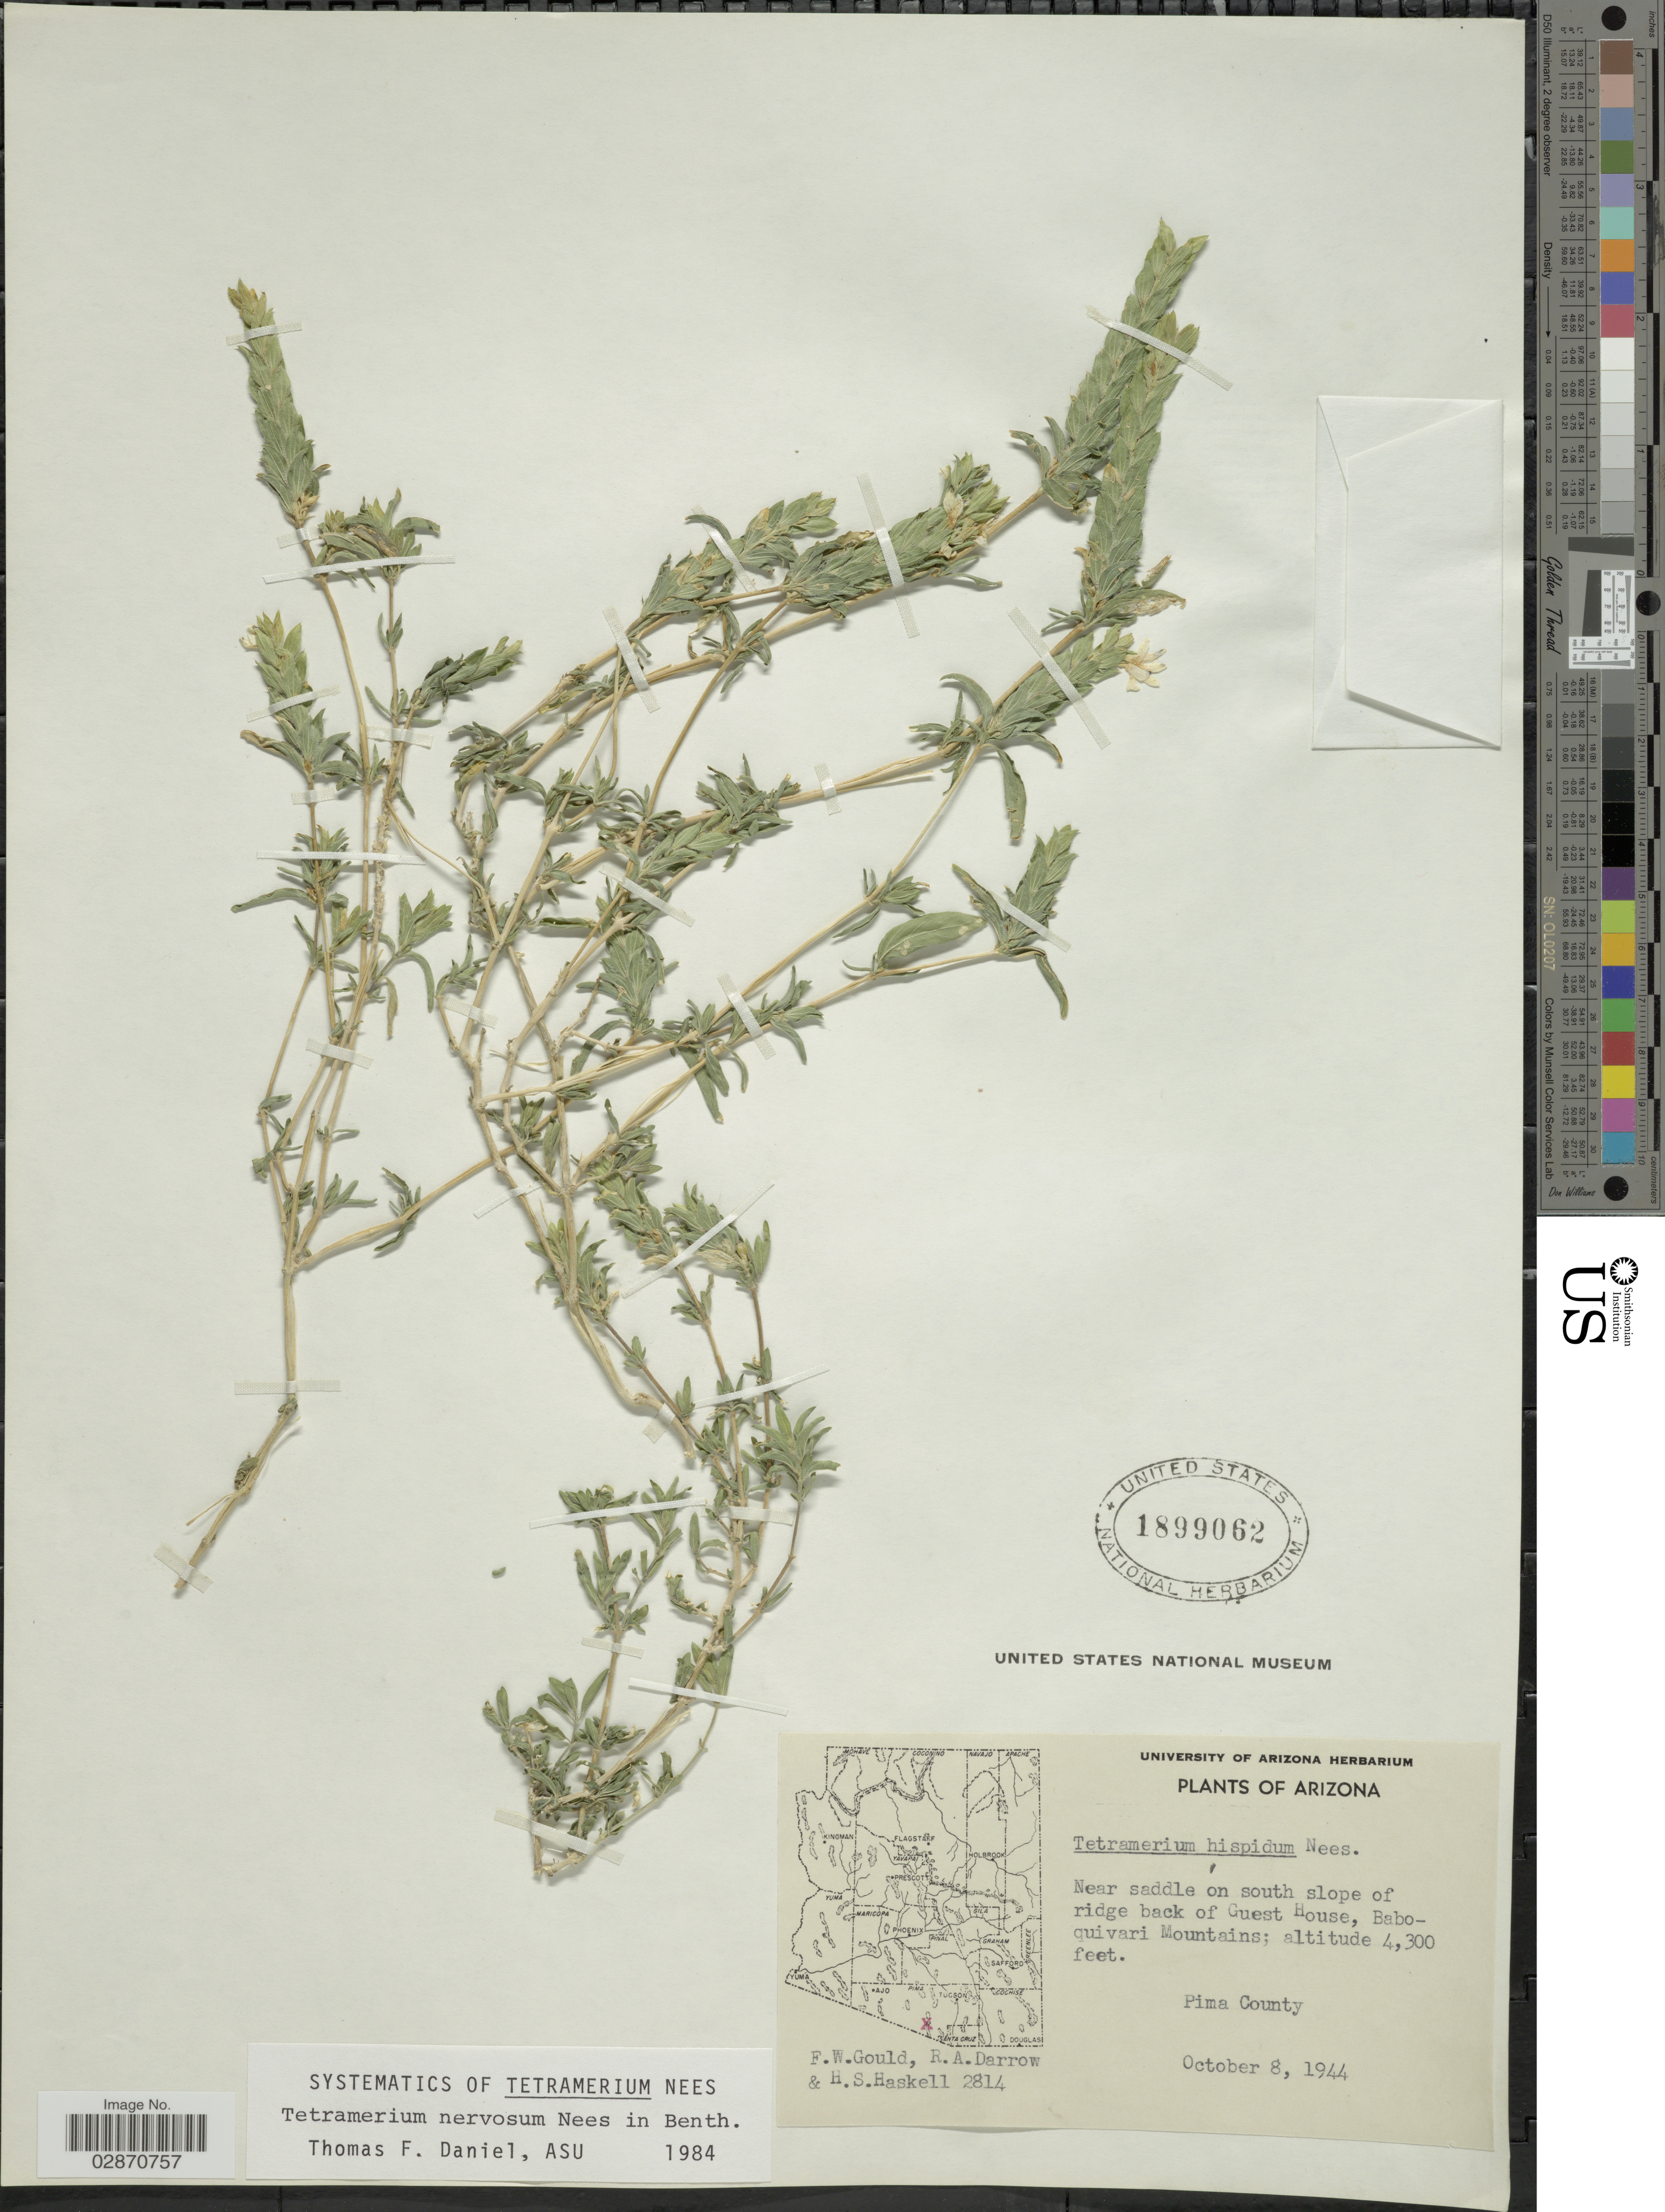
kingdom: Plantae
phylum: Tracheophyta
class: Magnoliopsida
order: Lamiales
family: Acanthaceae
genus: Tetramerium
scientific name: Tetramerium nervosum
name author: Nees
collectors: F. W. Gould, R. A. Darrow & H. Haskell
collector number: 2814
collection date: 1944-10-08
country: United States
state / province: Arizona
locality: Near saddle on south slope of ridge back of Guest House, Baboquivari Mountains. Pima County.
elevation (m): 1311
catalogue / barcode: US 1899062